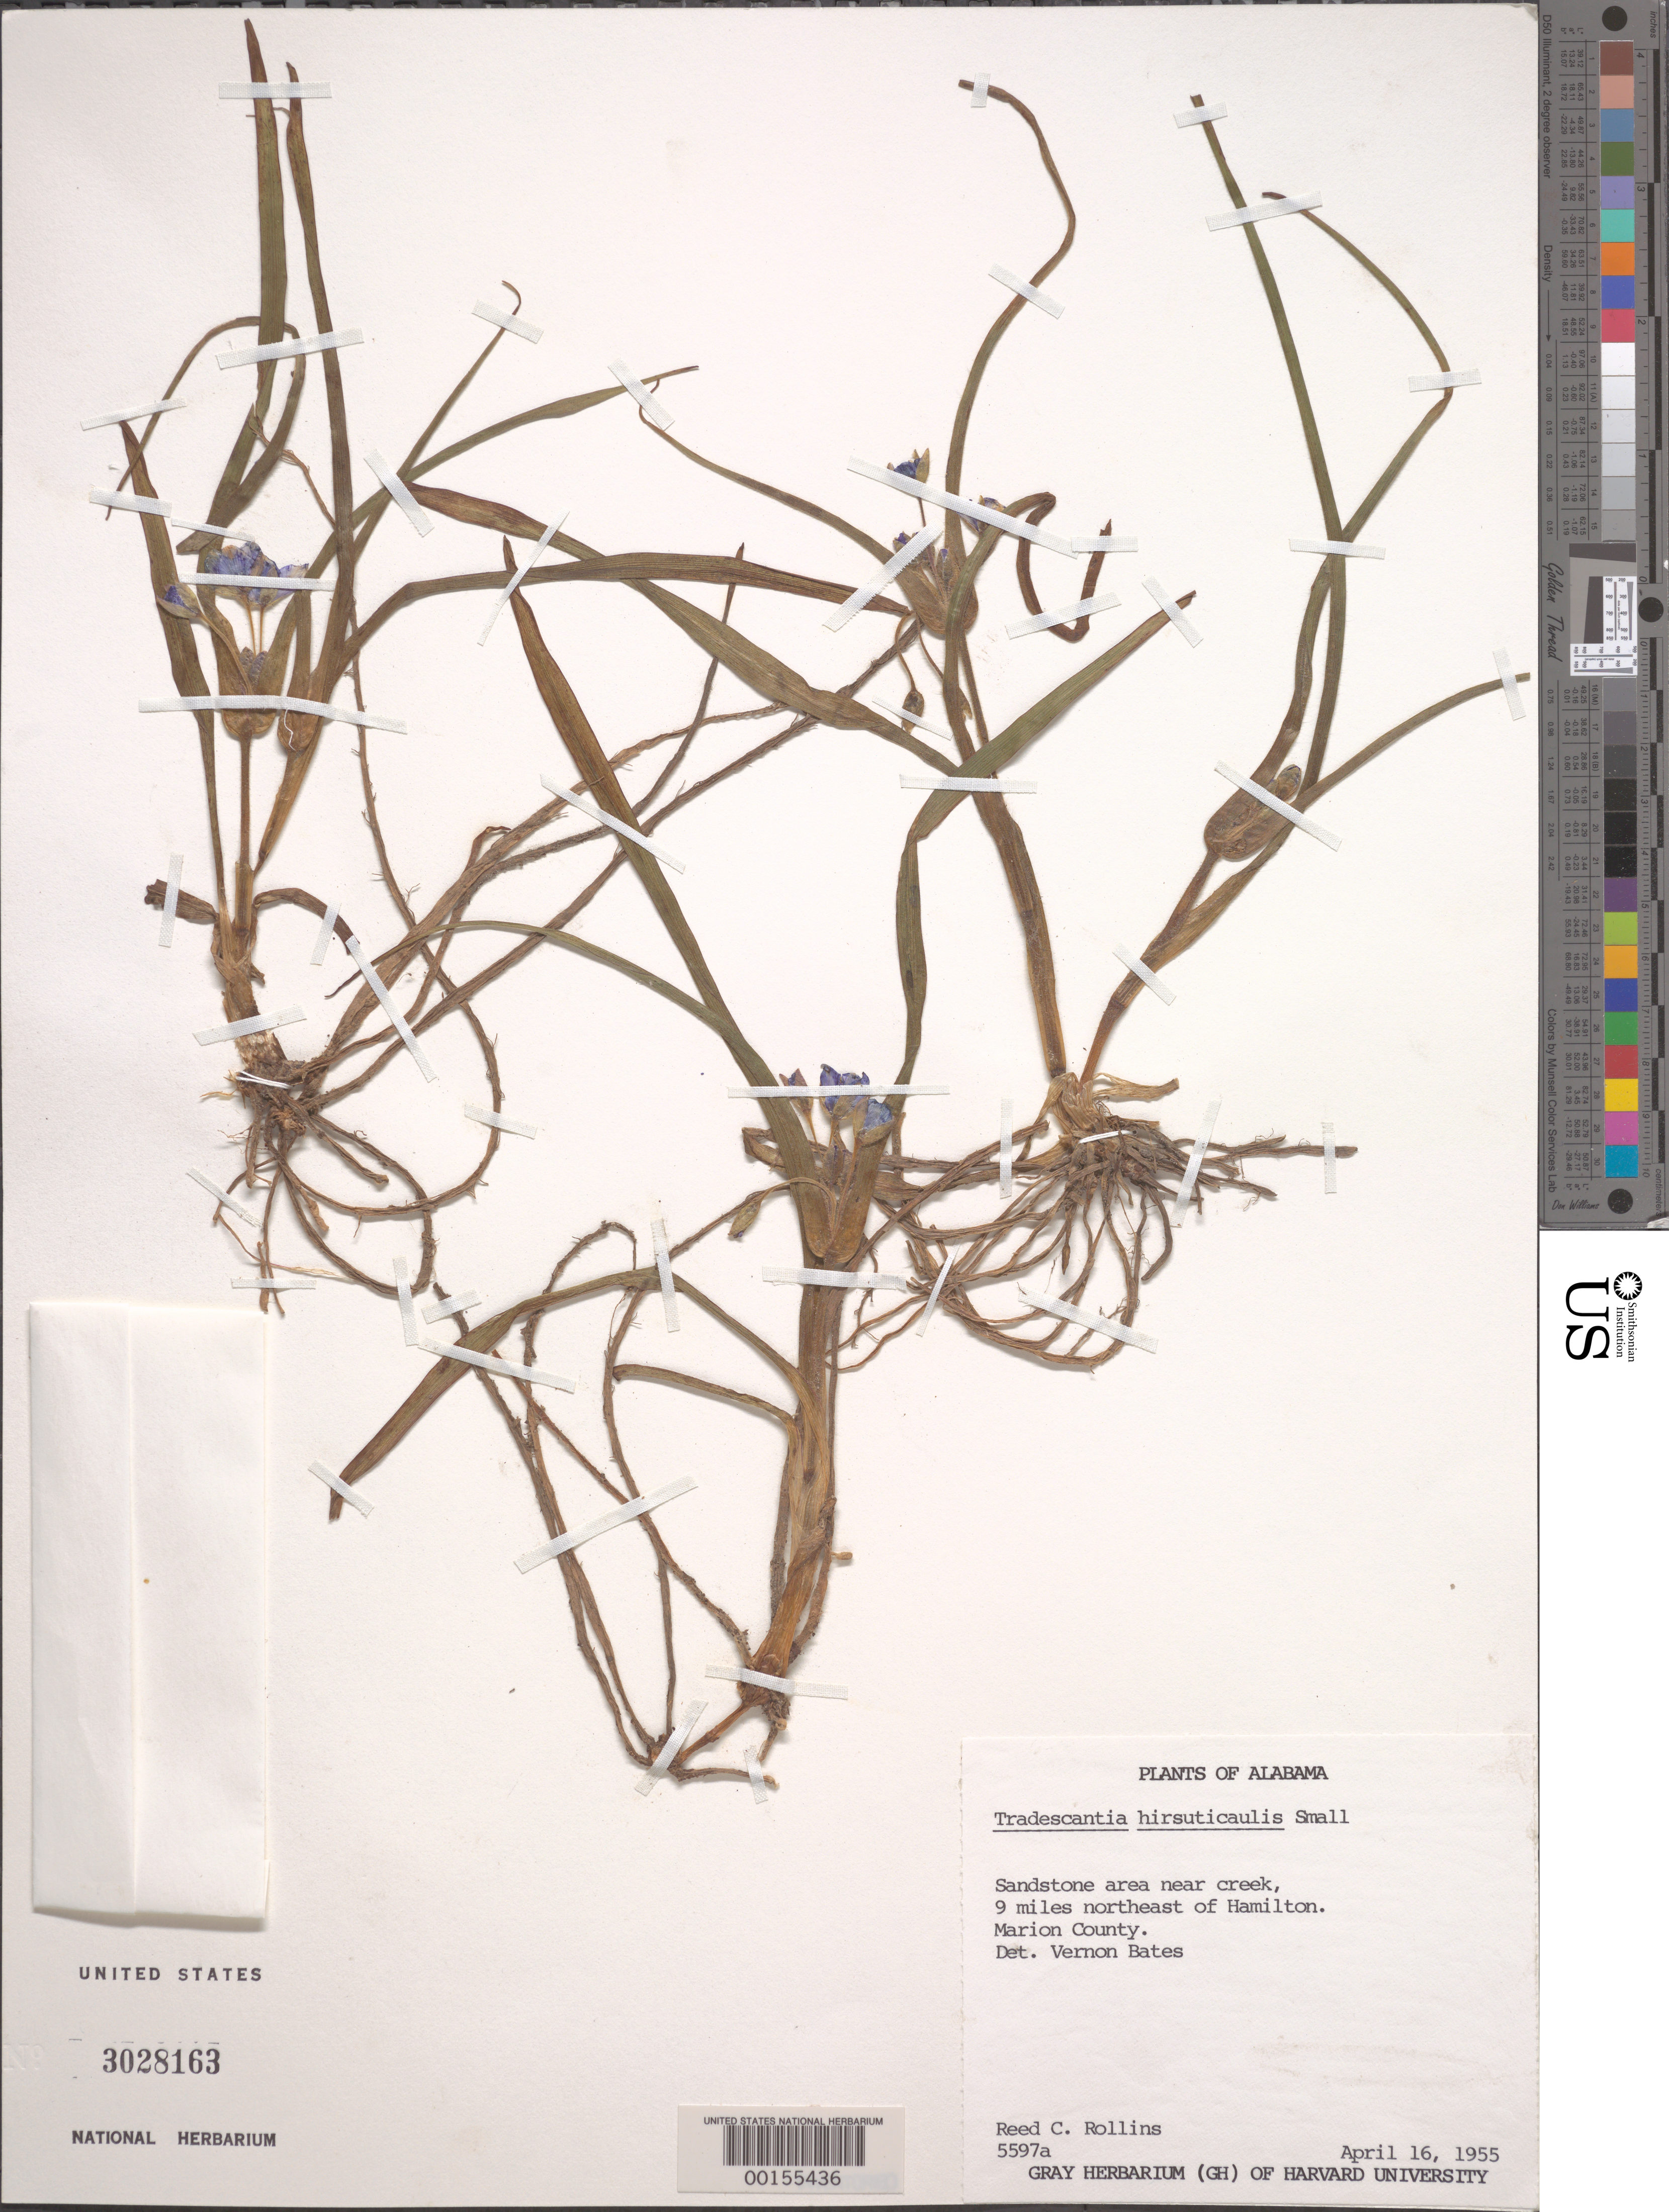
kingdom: Plantae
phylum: Tracheophyta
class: Liliopsida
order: Commelinales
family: Commelinaceae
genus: Tradescantia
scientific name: Tradescantia hirsuticaulis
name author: Small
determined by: Bates, V. M., (UNITED STATES)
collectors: R. C. Rollins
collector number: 5597a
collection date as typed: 16 Apr 1955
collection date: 1955-04-16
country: United States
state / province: Alabama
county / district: Marion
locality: Ne of hamilton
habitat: Sandstone near creek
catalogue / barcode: US 3028163